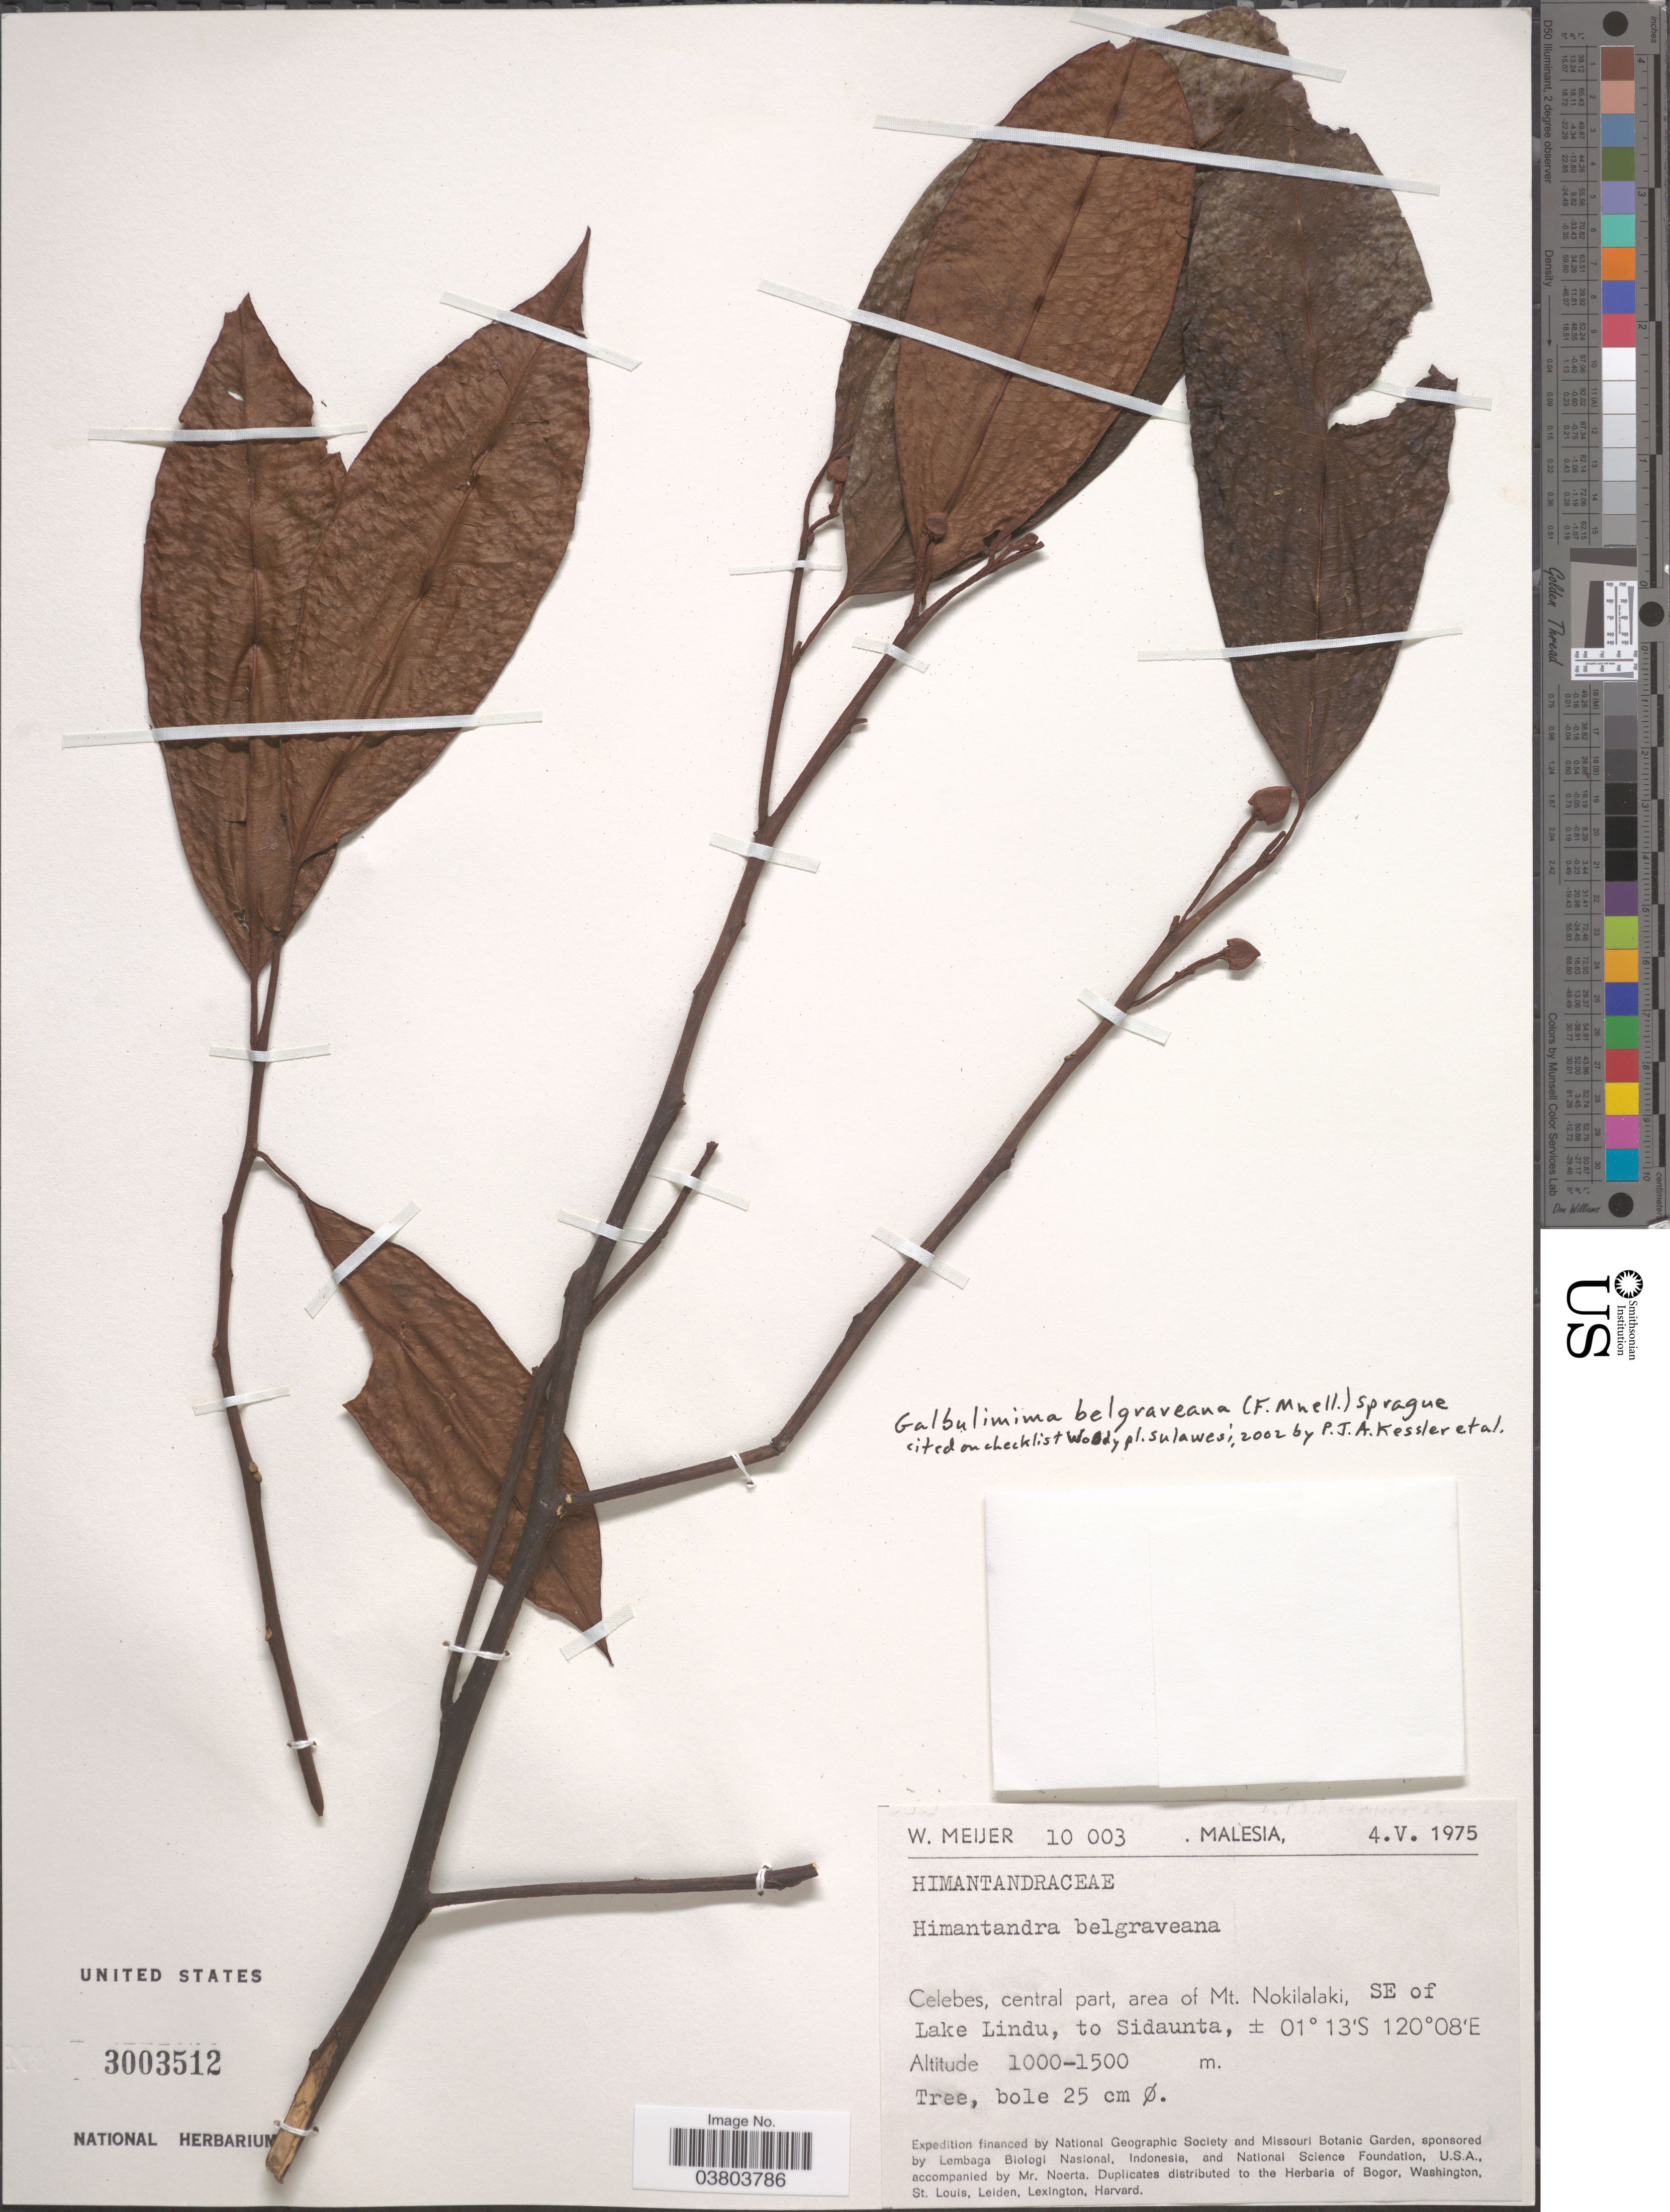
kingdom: Plantae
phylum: Tracheophyta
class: Magnoliopsida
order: Magnoliales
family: Himantandraceae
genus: Galbulimima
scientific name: Galbulimima belgraveana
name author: (F. Muell.) Sprague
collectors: W. Meijer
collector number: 10003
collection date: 1975-05-04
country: Malaysia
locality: Celebes, central part, area of Mt. Nokilalaki, SE of Lake Lindu, to Sidaunta.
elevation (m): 1000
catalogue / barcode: US 3003512